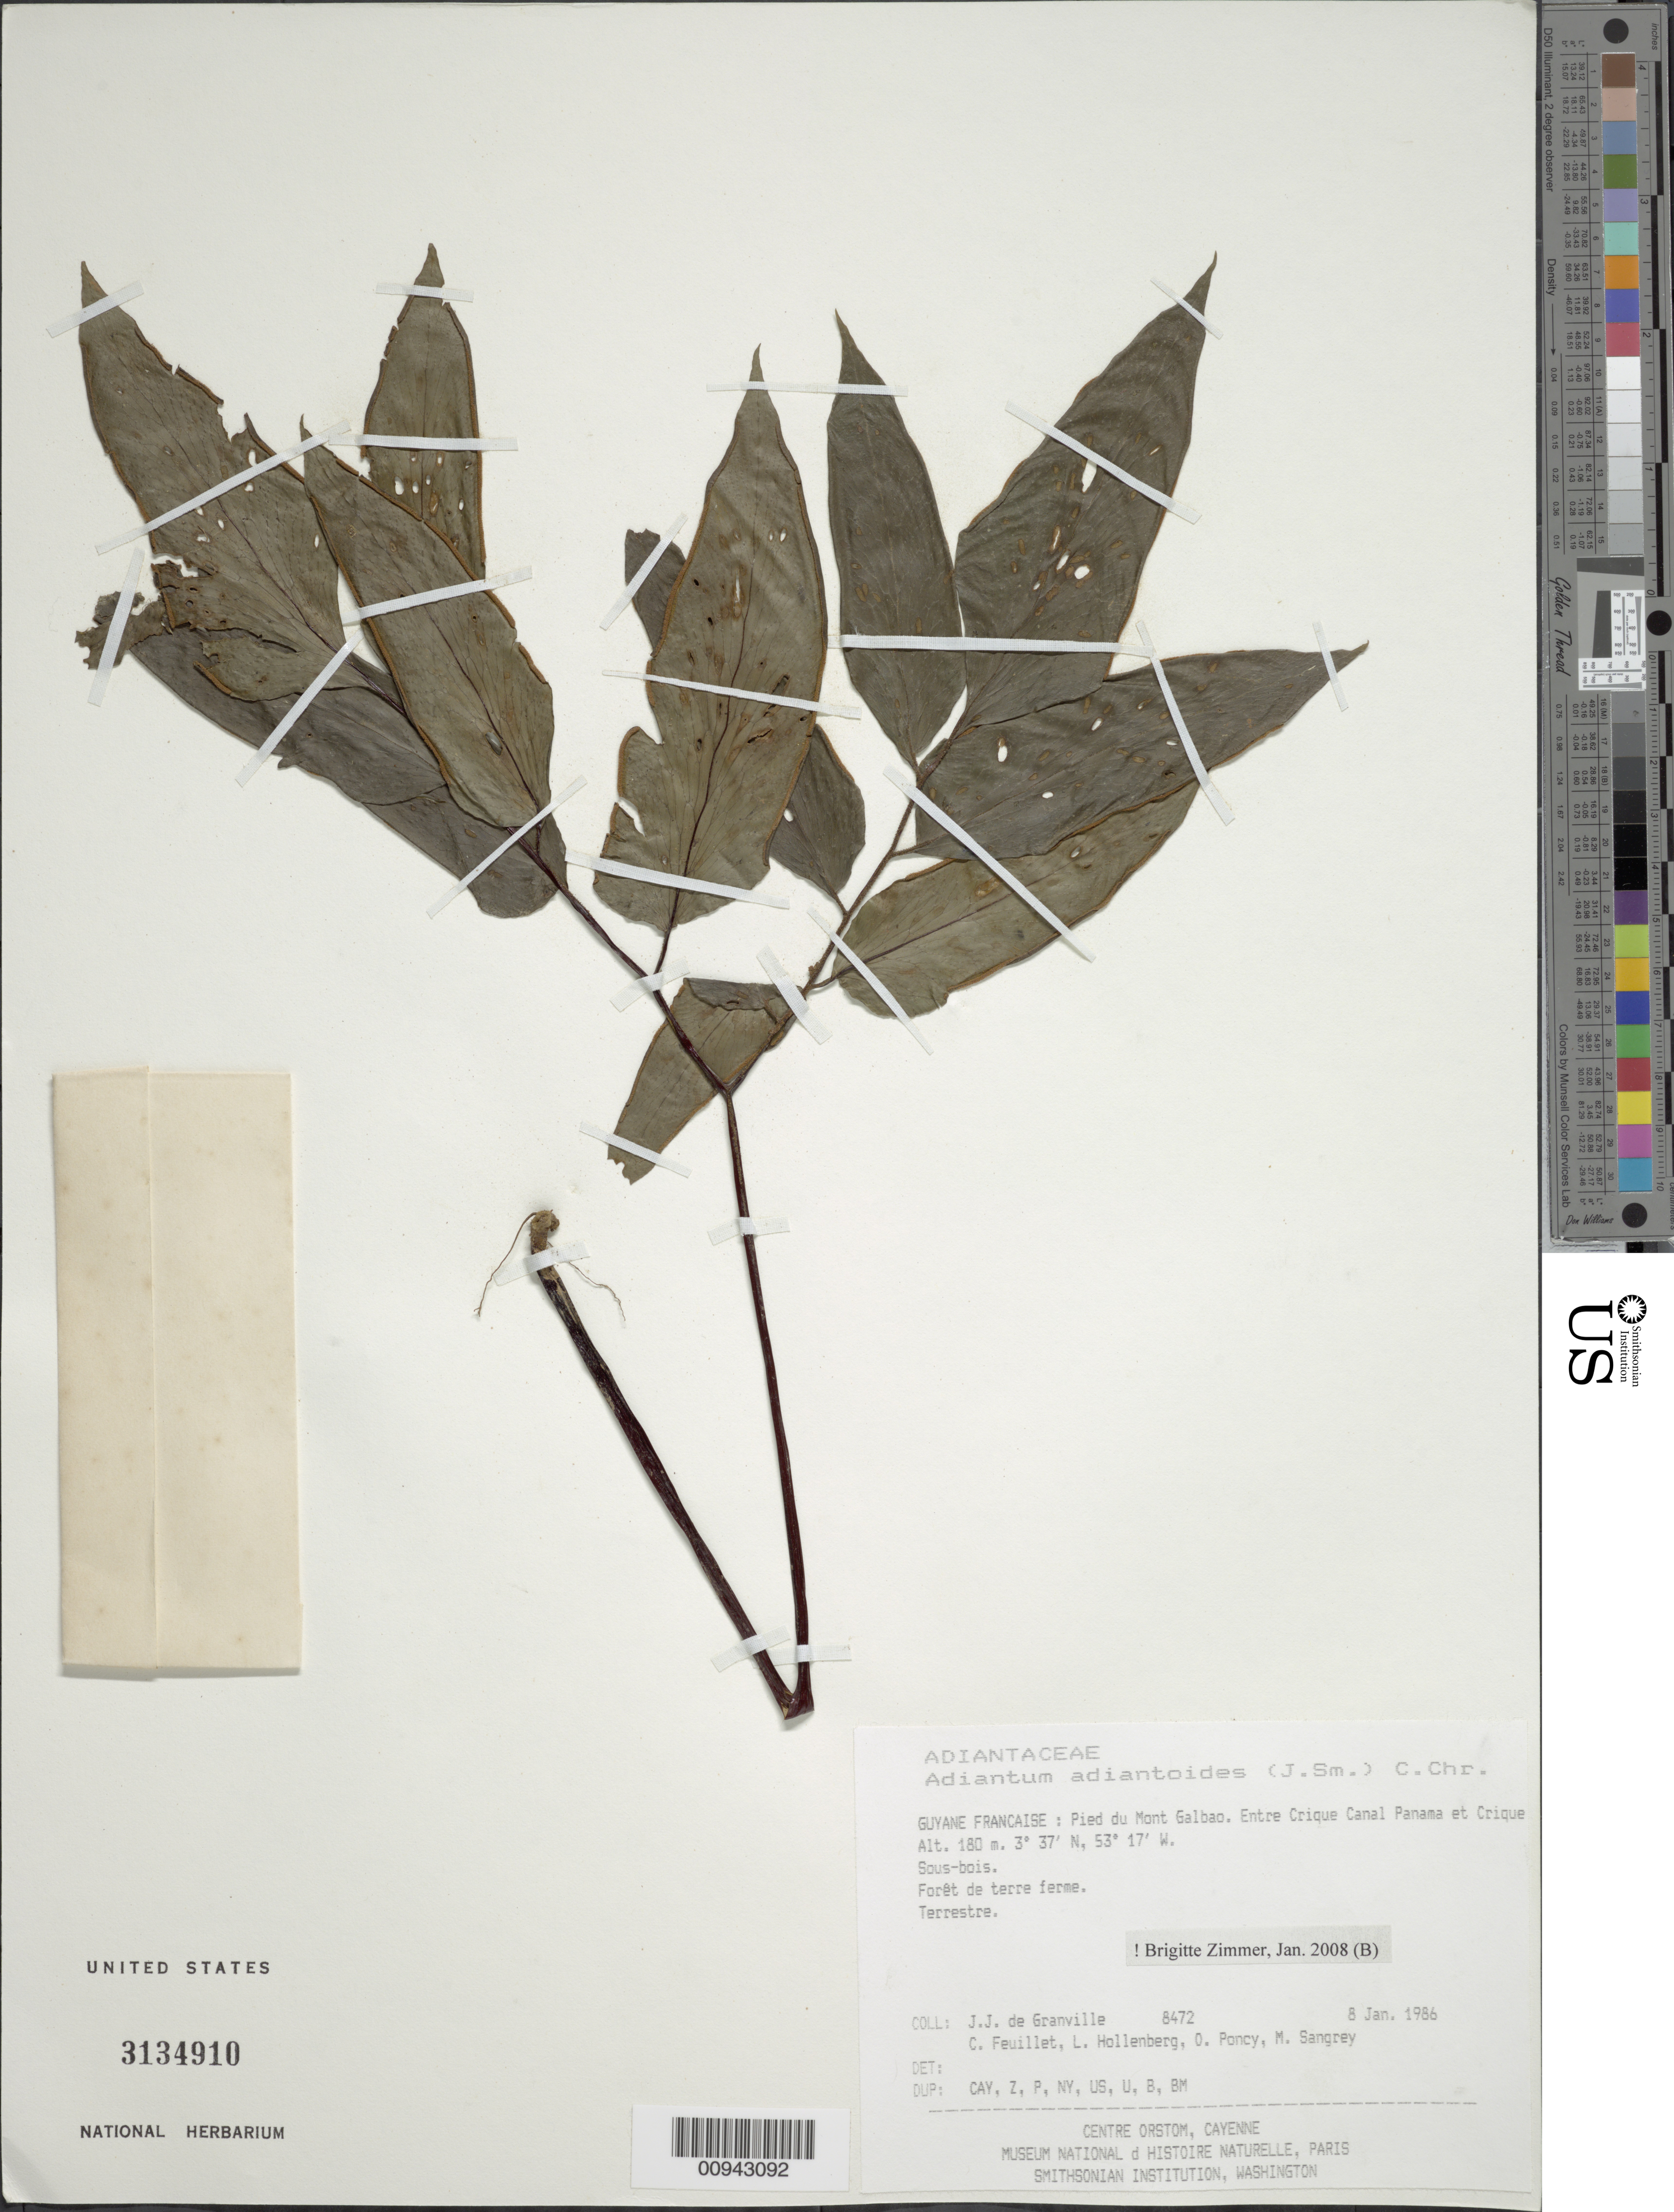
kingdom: Plantae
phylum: Tracheophyta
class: Polypodiopsida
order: Polypodiales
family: Pteridaceae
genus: Adiantum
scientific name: Adiantum adiantoides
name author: (J. Sm.) C. Chr.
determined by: Zimmer, B.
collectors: J.-J. de Granville, C. Feuillet, L. Hollenberg, O. Poncy & M. S. Sangrey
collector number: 8472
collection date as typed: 8-Jan-86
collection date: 1986-01-08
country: French Guiana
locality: Pied du Mont Galbao. Entre Crique Canal Panama et Crique Mana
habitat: Sous-bois; forêt de terre ferme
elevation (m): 180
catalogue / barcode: US 3134910